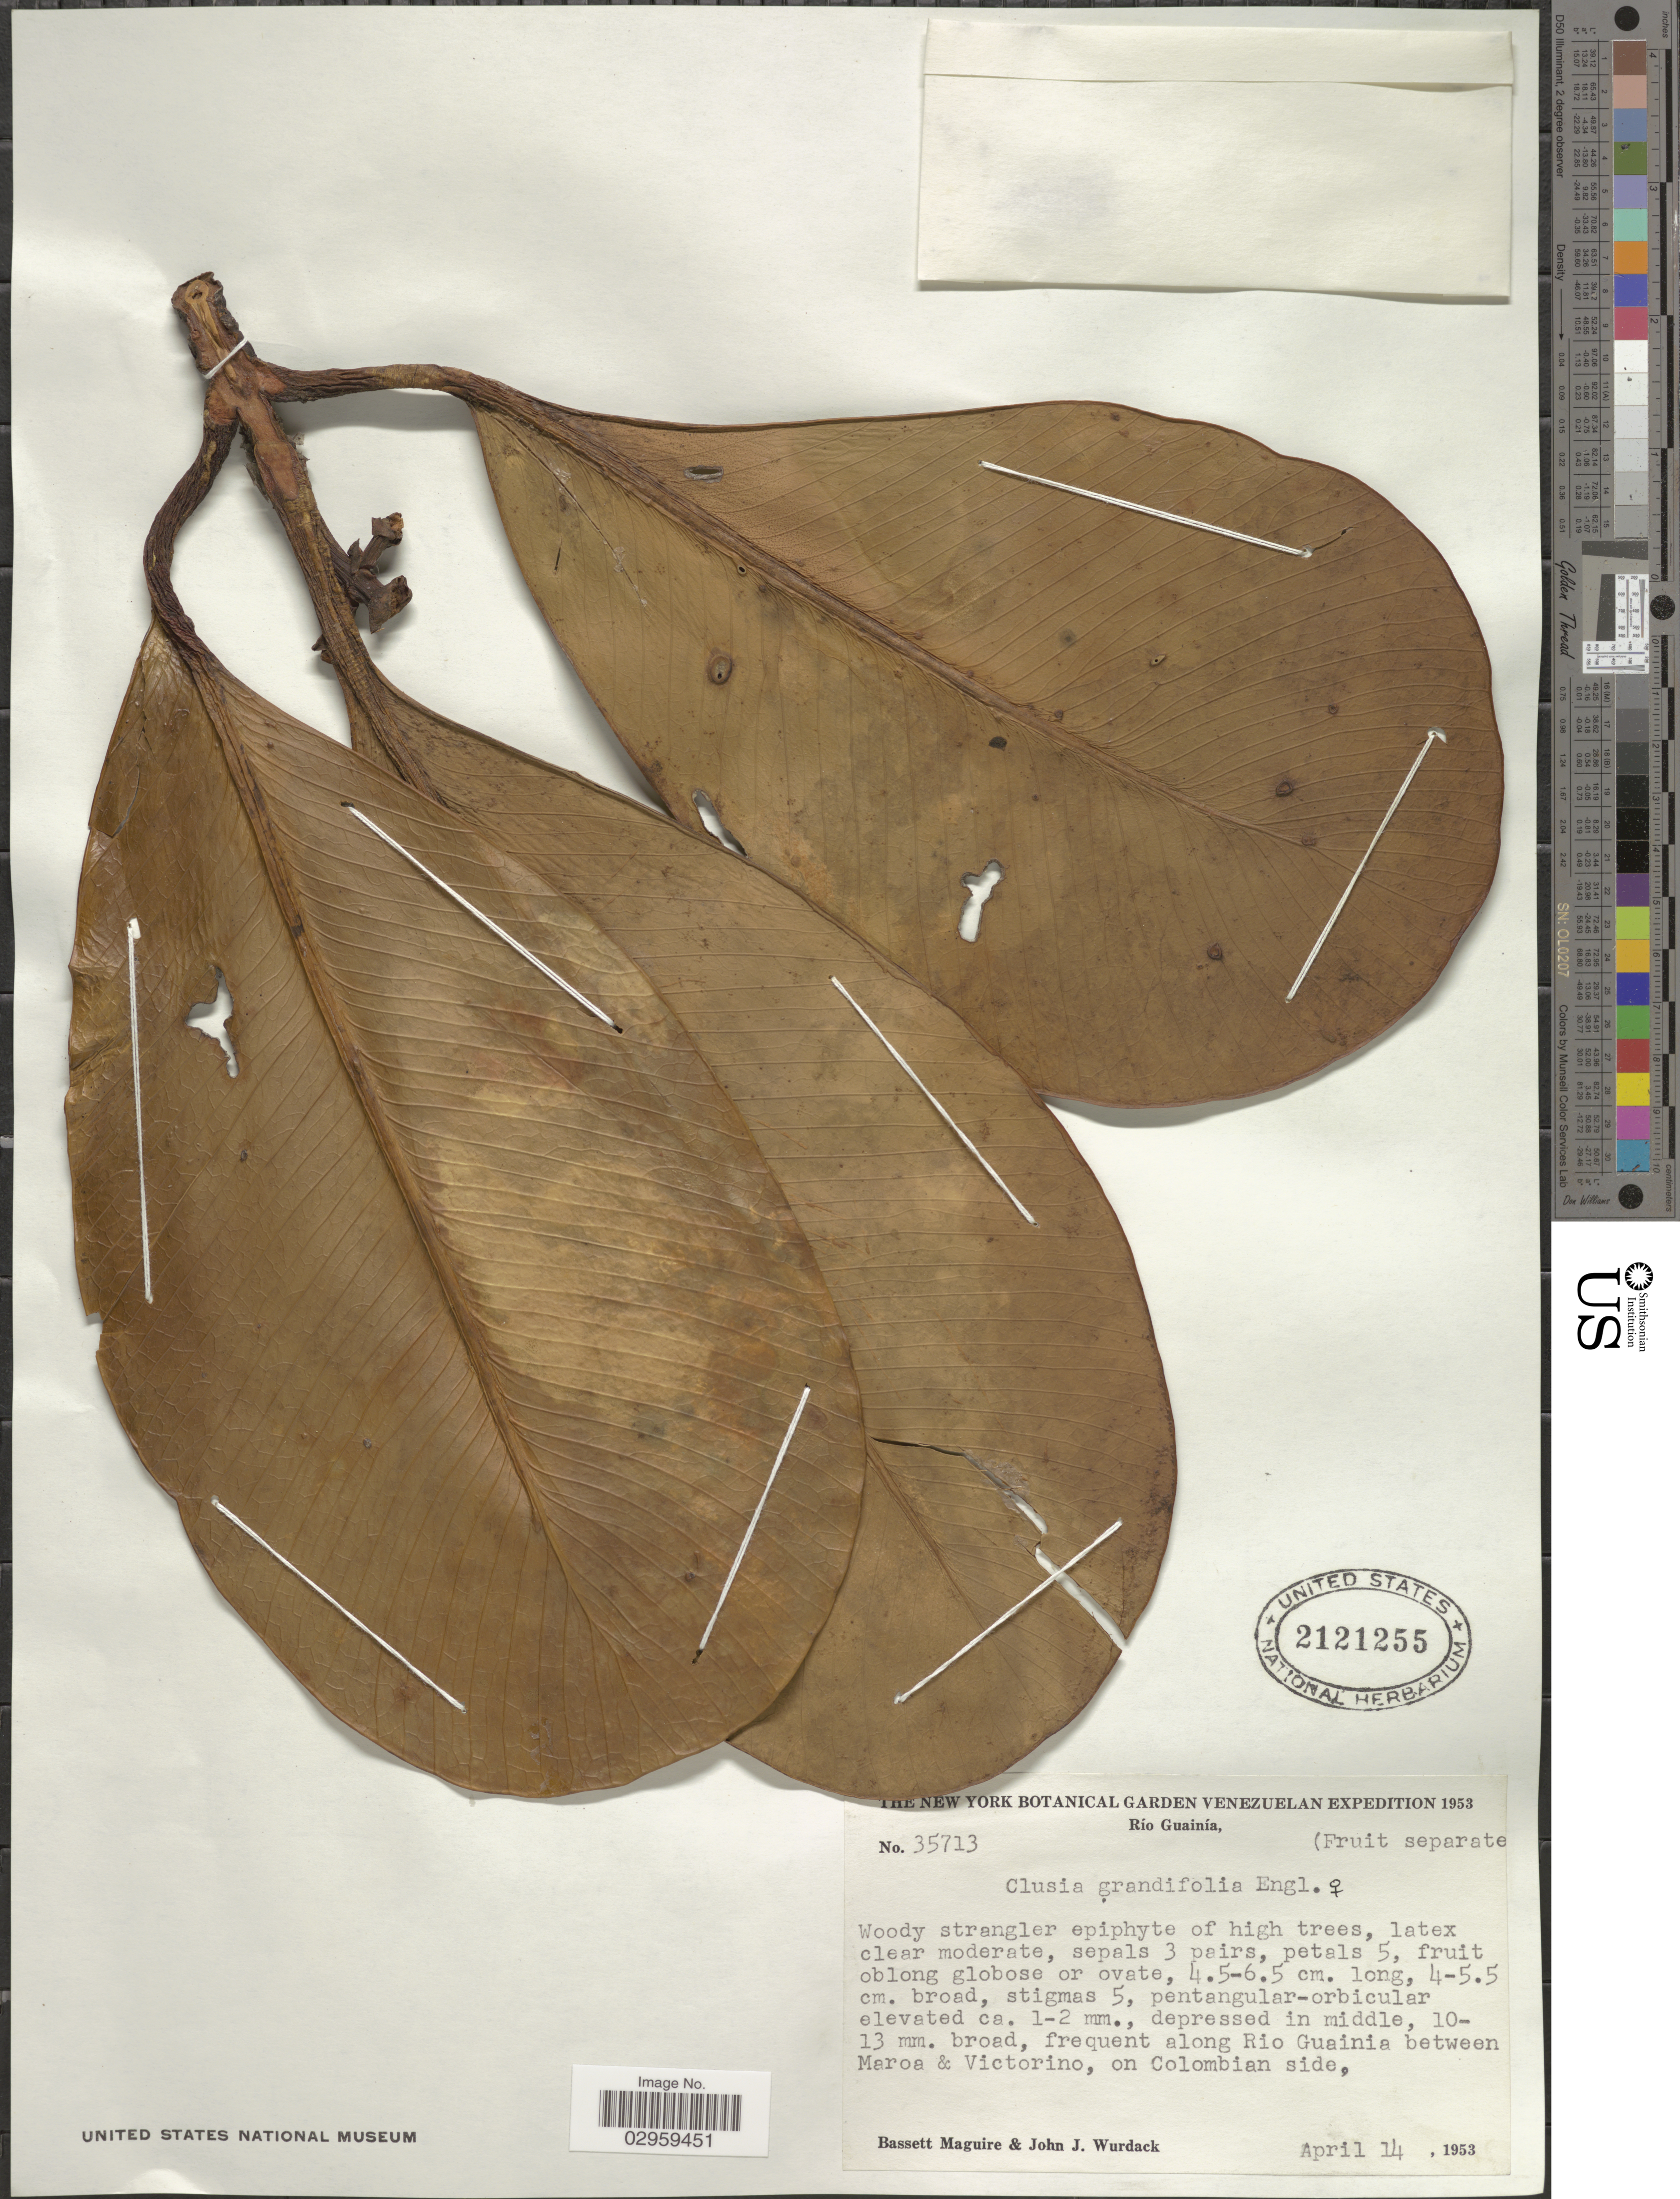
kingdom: Plantae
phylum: Tracheophyta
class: Magnoliopsida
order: Malpighiales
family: Clusiaceae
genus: Clusia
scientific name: Clusia grandifolia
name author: Engl.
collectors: B. Maguire & J. J. Wurdack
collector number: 35713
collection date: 1953-04-14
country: Colombia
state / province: Guainía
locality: Río Guainía. Frequent along Rio Guainia between Maroa & B Victorino, on Colombian side.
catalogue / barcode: US 2121255